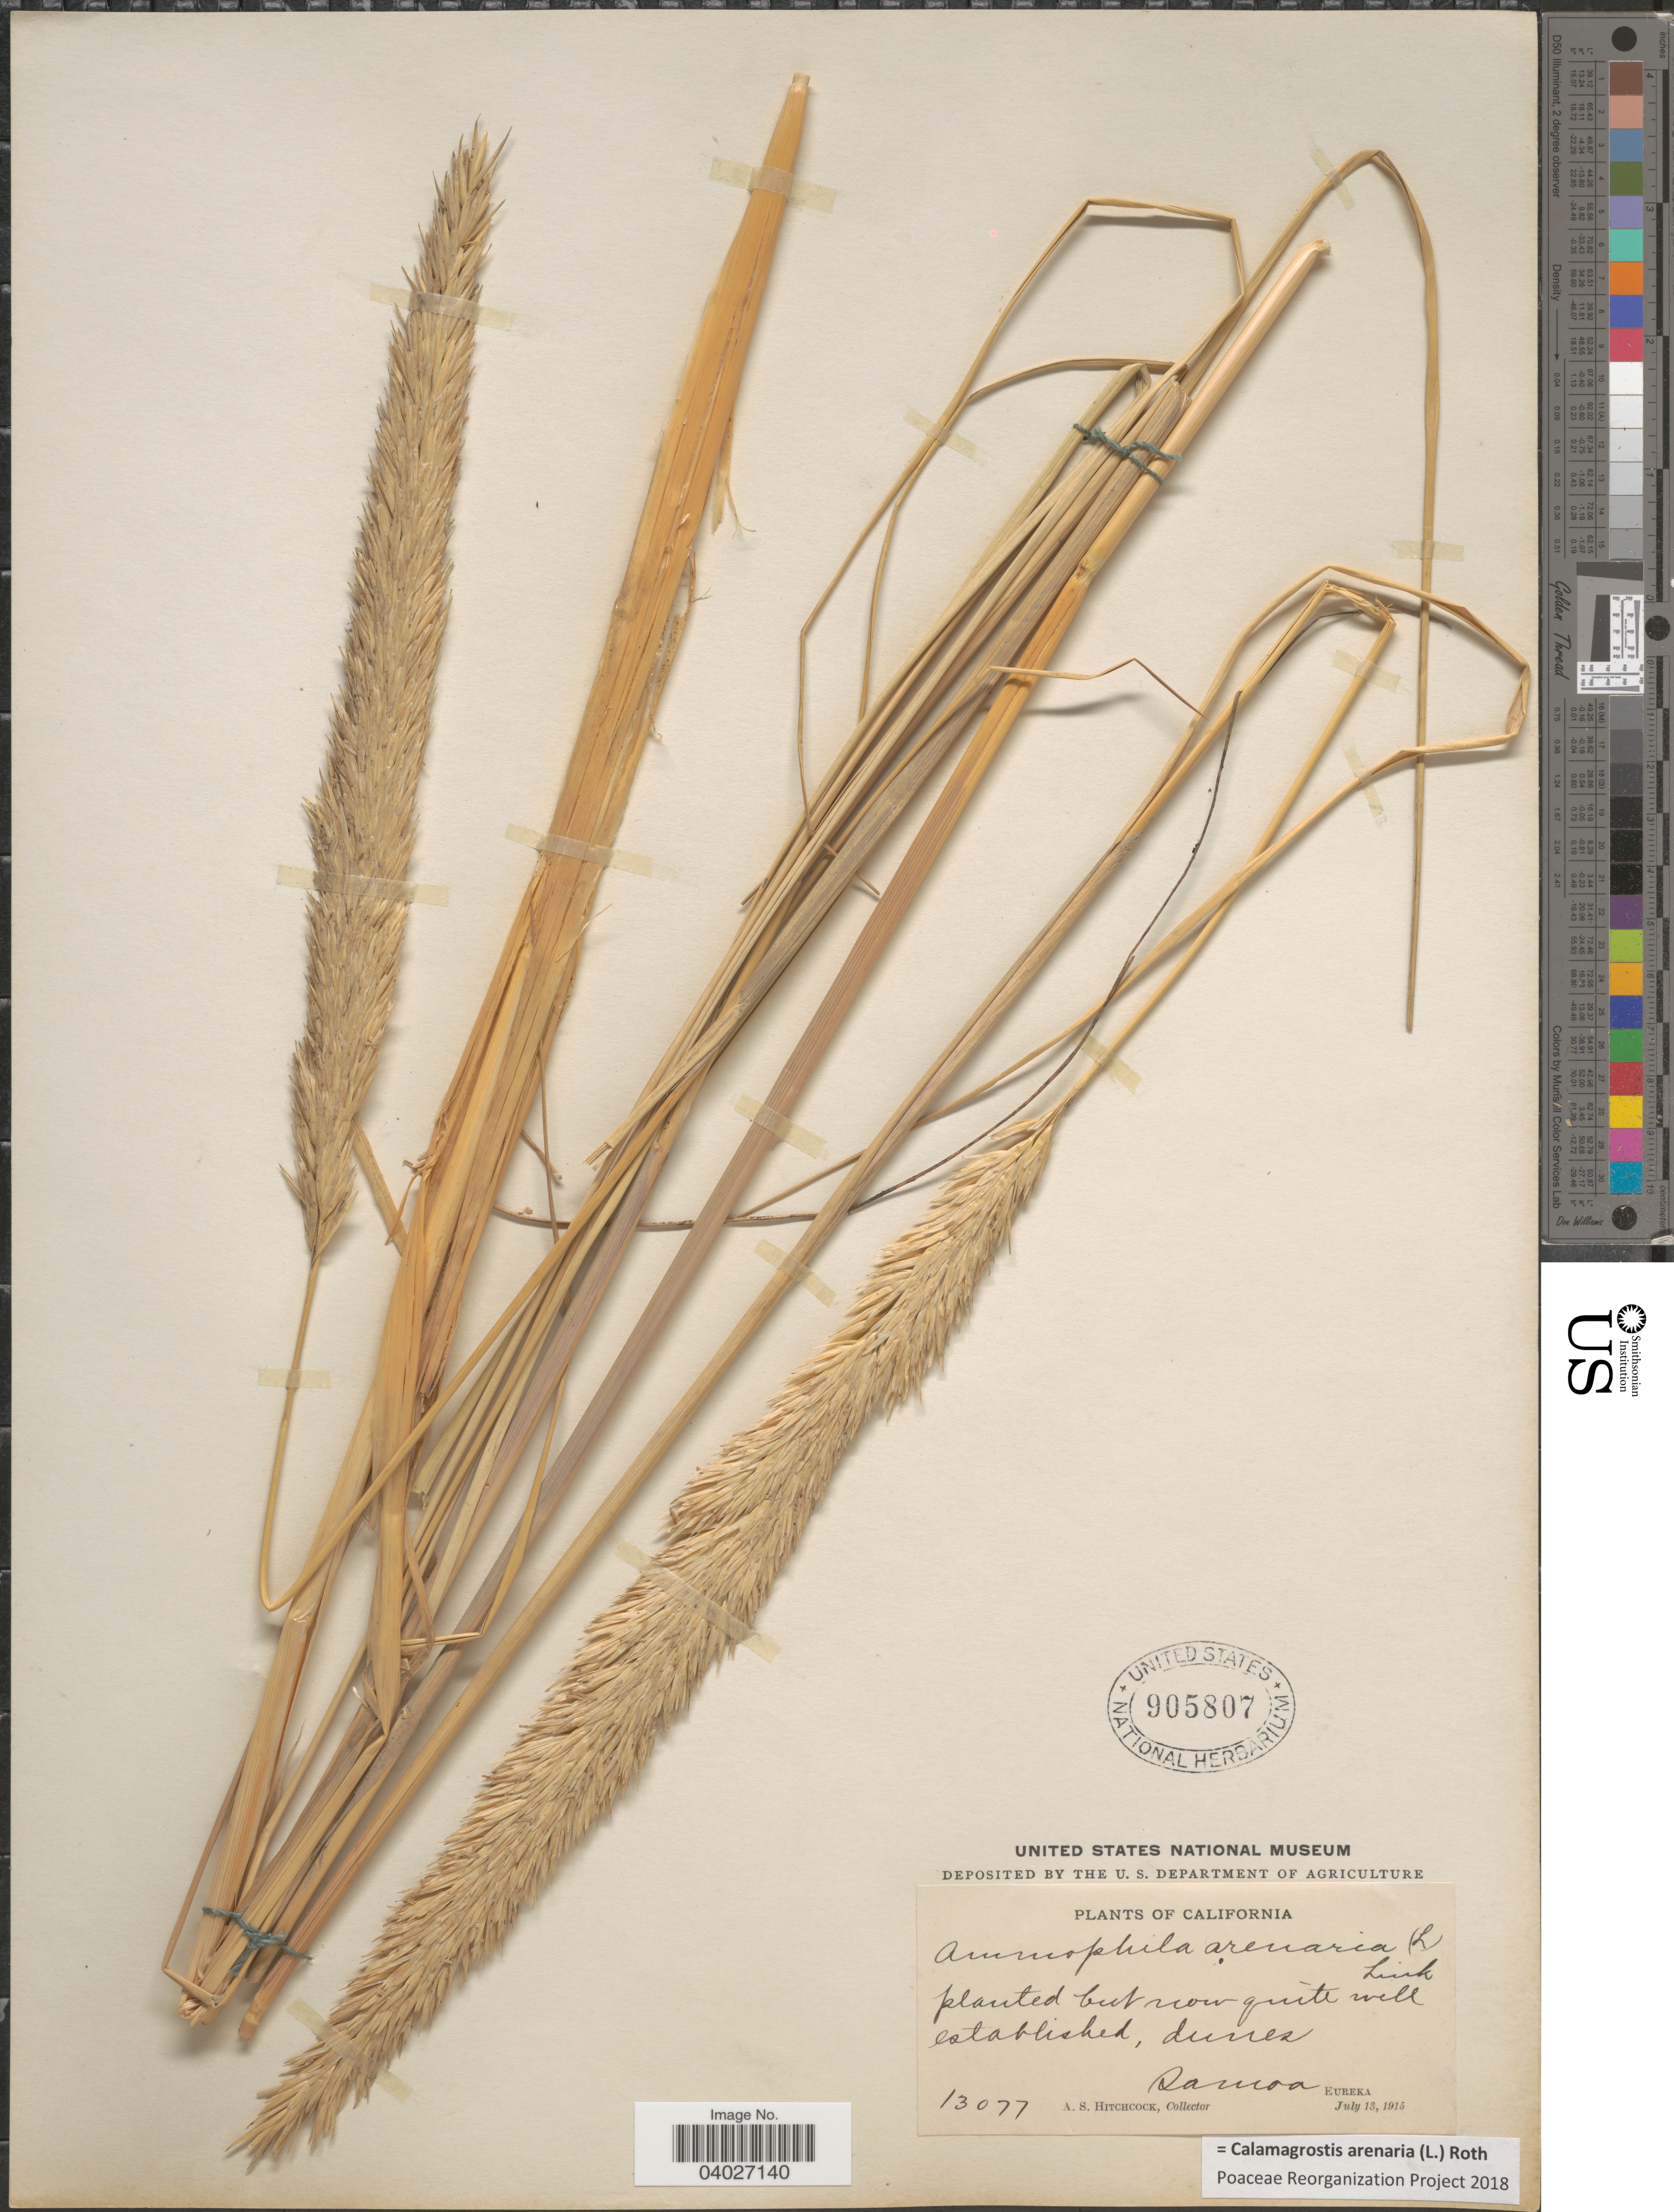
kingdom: Plantae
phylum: Tracheophyta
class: Liliopsida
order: Poales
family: Poaceae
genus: Calamagrostis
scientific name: Calamagrostis arenaria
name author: (L.) Roth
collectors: A. S. Hitchcock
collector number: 13077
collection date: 1915-07-13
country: United States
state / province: California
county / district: Humboldt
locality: Samon, Eureka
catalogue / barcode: US 905807